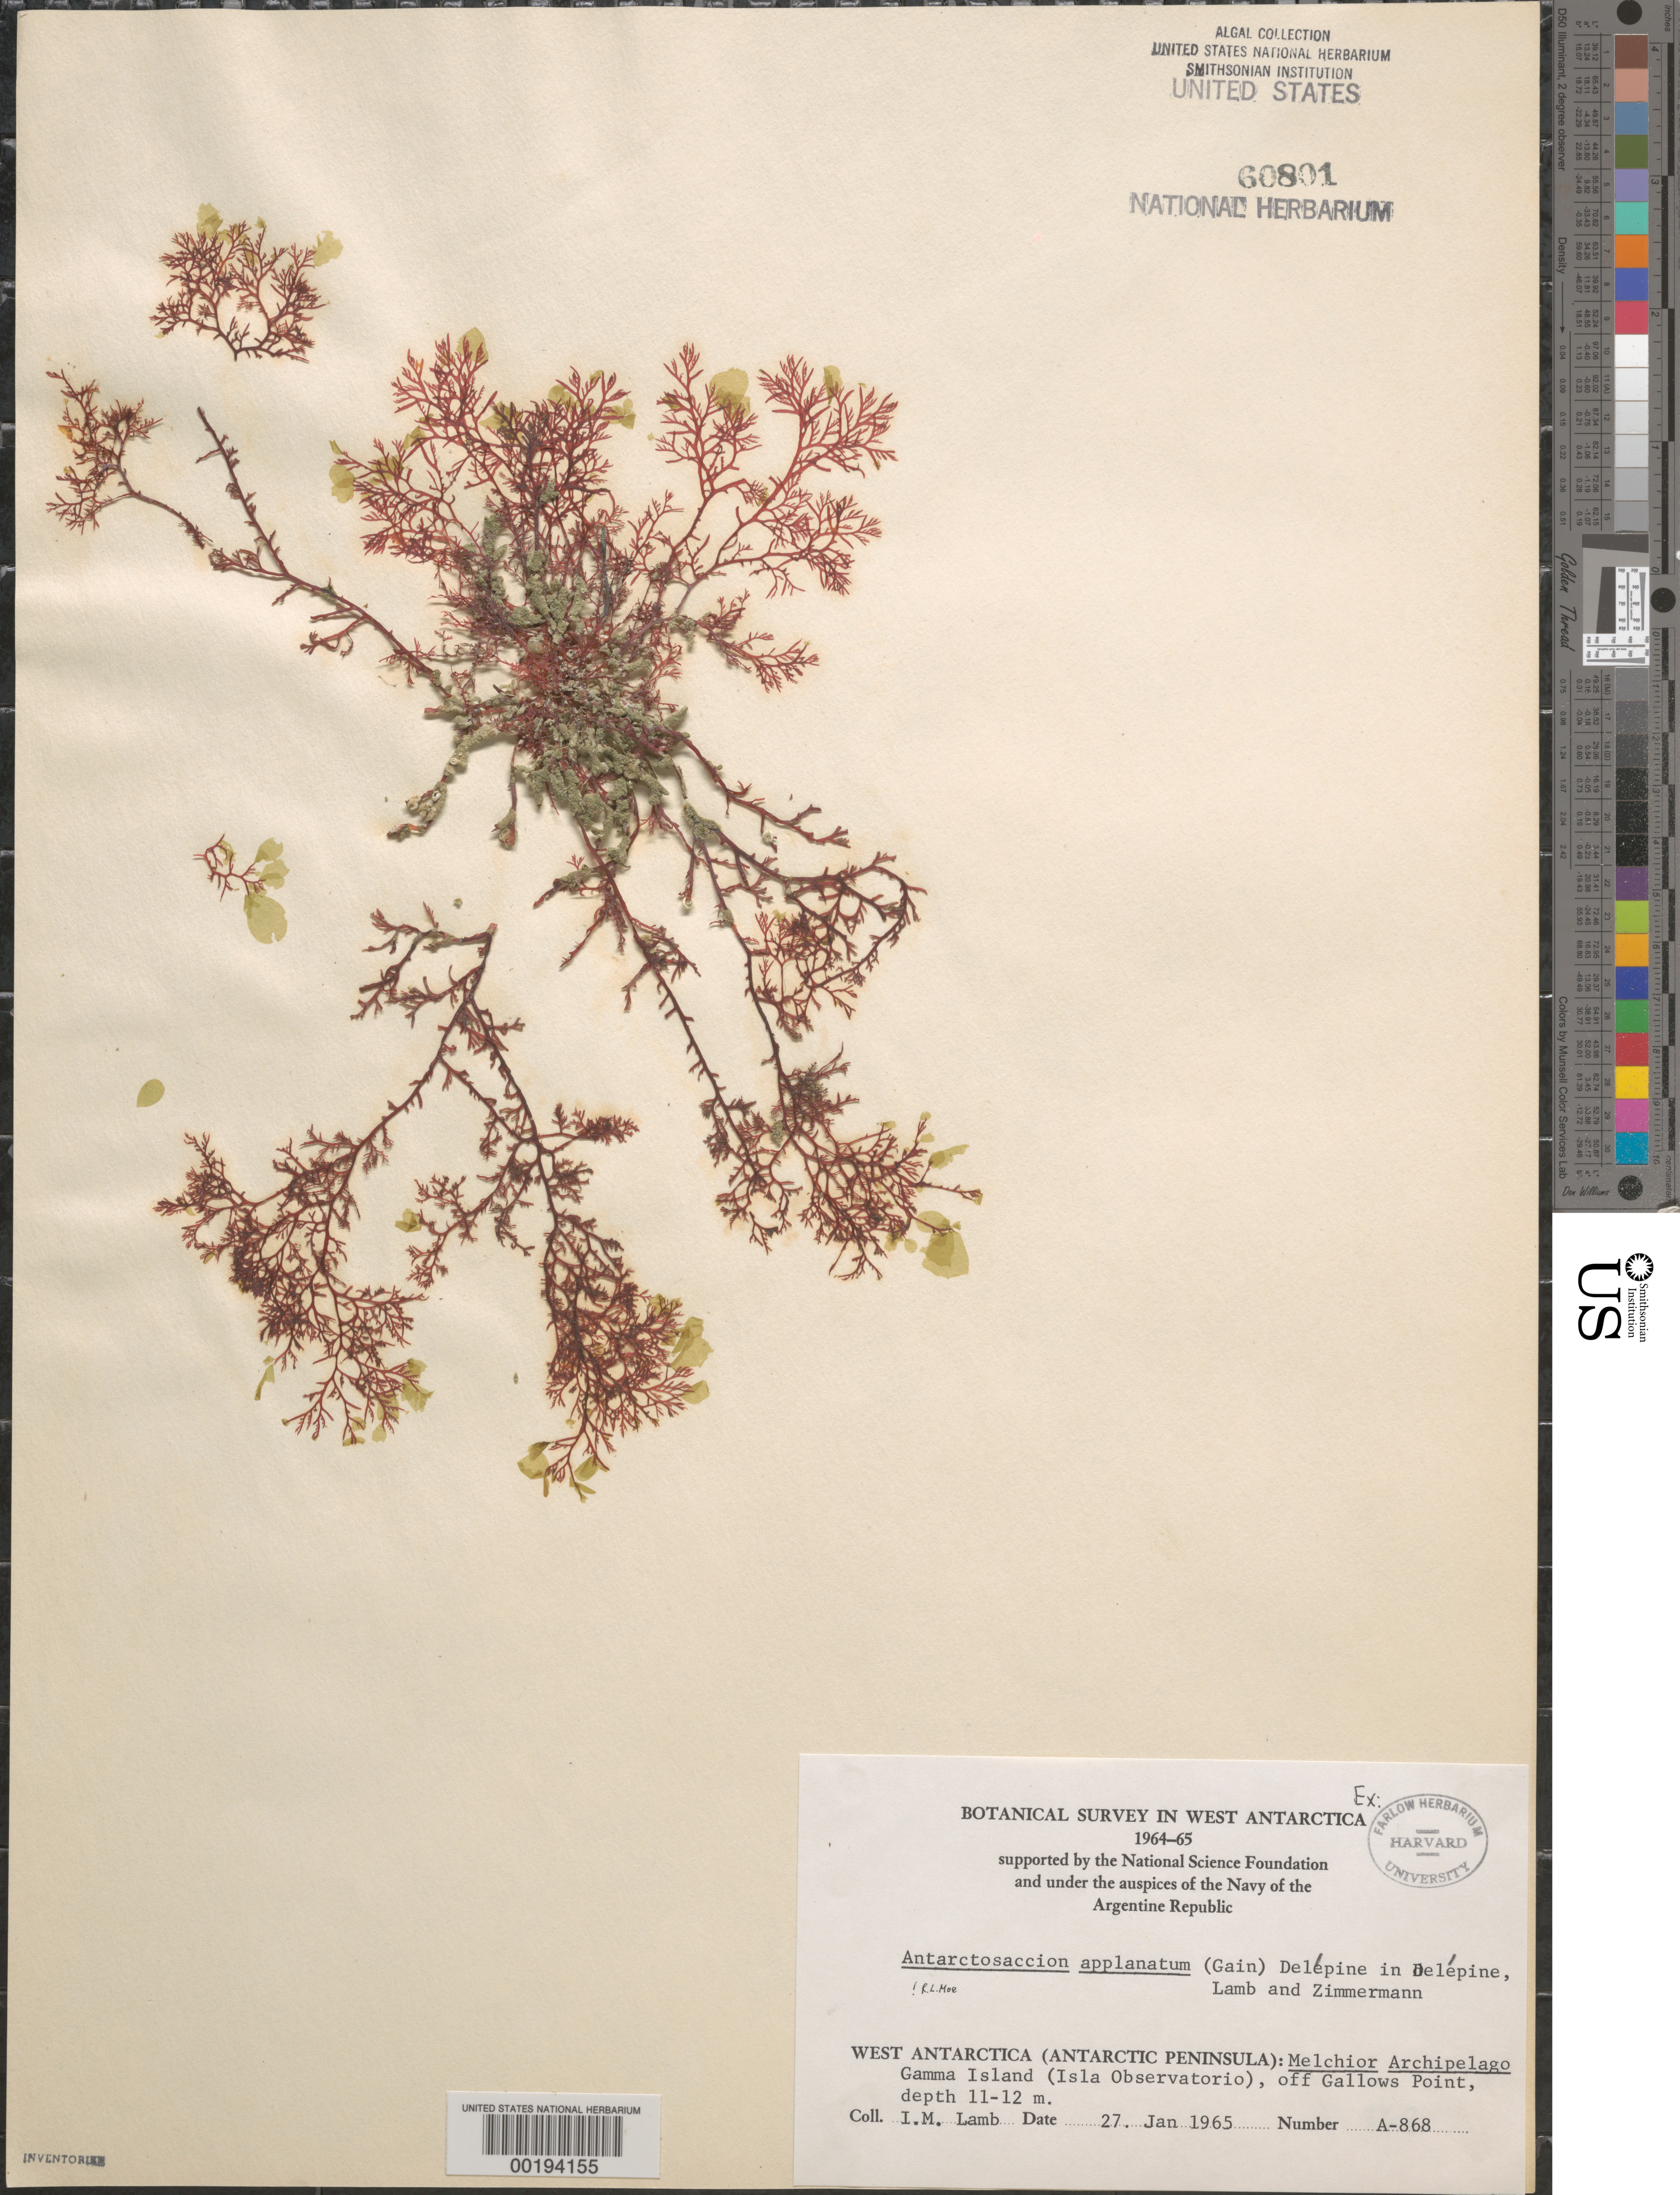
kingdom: Chromista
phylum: Ochrophyta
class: Chrysomerophyceae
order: Chrysomeridales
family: Chrysomeridaceae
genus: Antarctosaccion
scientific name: Antarctosaccion applanatum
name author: (Gain) Delépine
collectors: I. M. Lamb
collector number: A-868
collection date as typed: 27 Jan 1965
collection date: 1965-01-27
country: Antarctica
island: Gamma Island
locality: Off Gallows Point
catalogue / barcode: US 60801